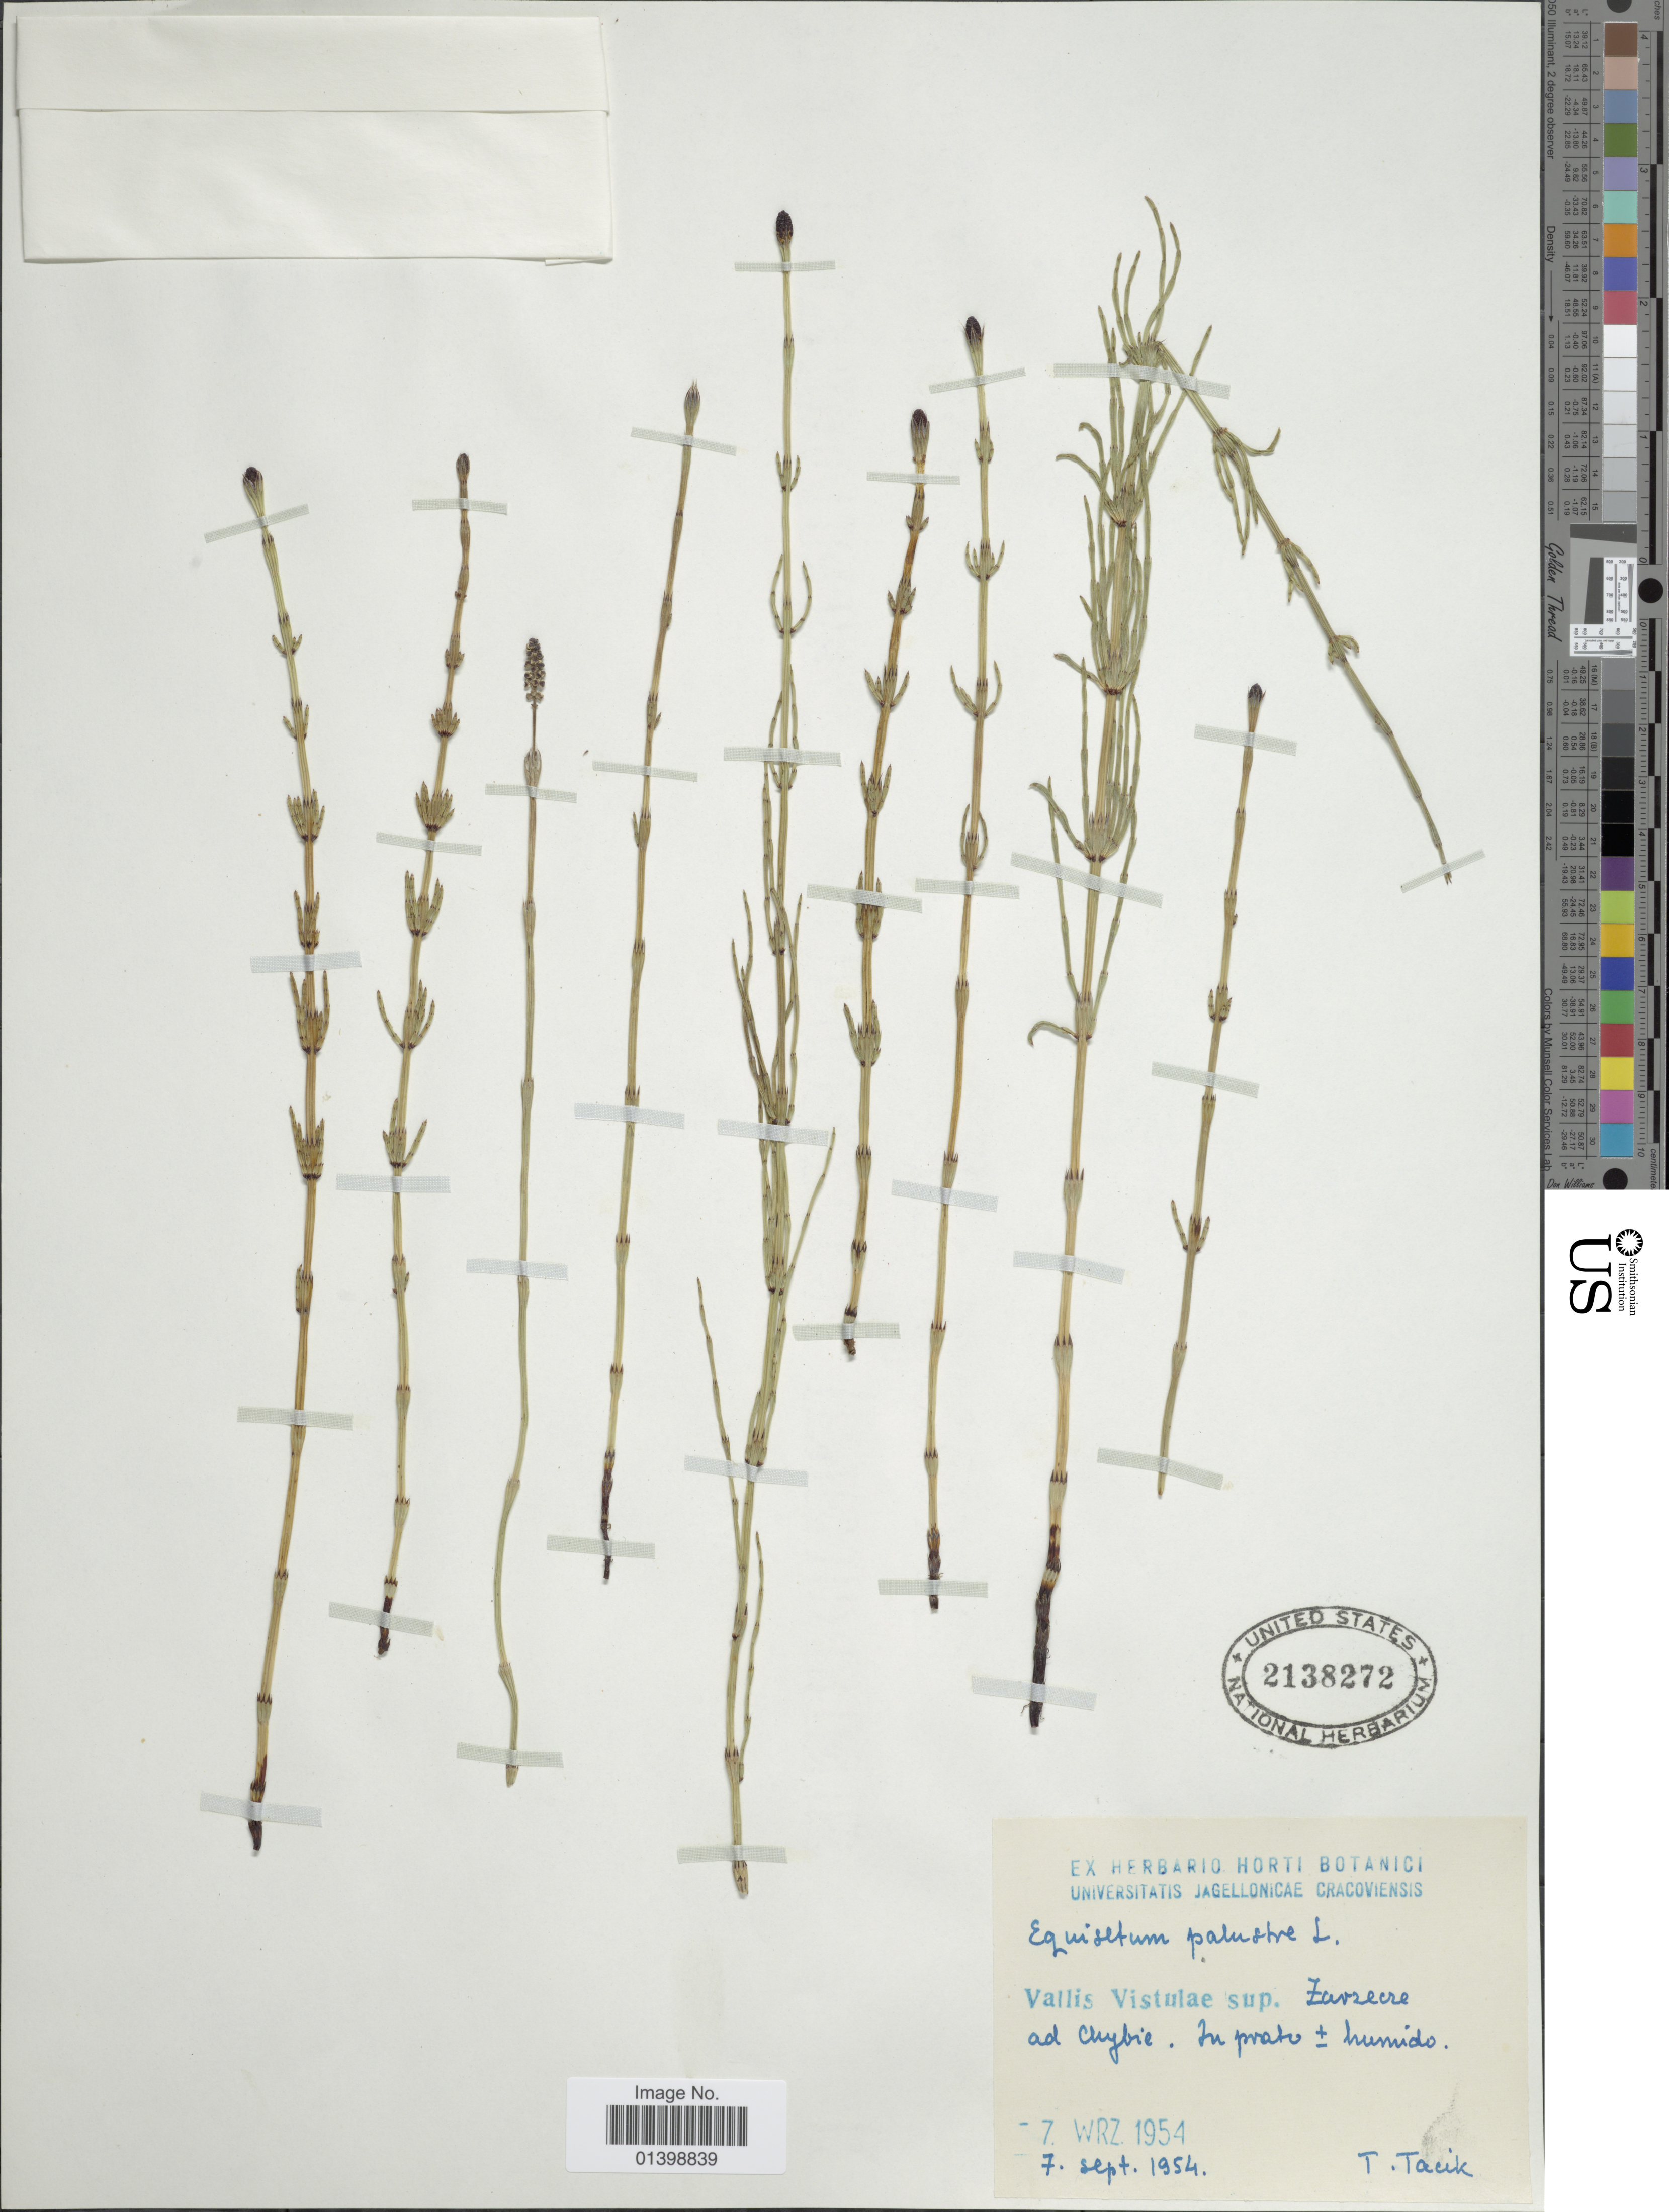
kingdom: Plantae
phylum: Tracheophyta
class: Polypodiopsida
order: Equisetales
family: Equisetaceae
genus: Equisetum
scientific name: Equisetum palustre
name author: L.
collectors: T. Tacik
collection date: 1954-09-07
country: Poland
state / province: Slaskie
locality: Vallis Vistualae sup Zaczzecre a chybie. In prato ± humido [interpreted]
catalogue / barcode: US 2138272